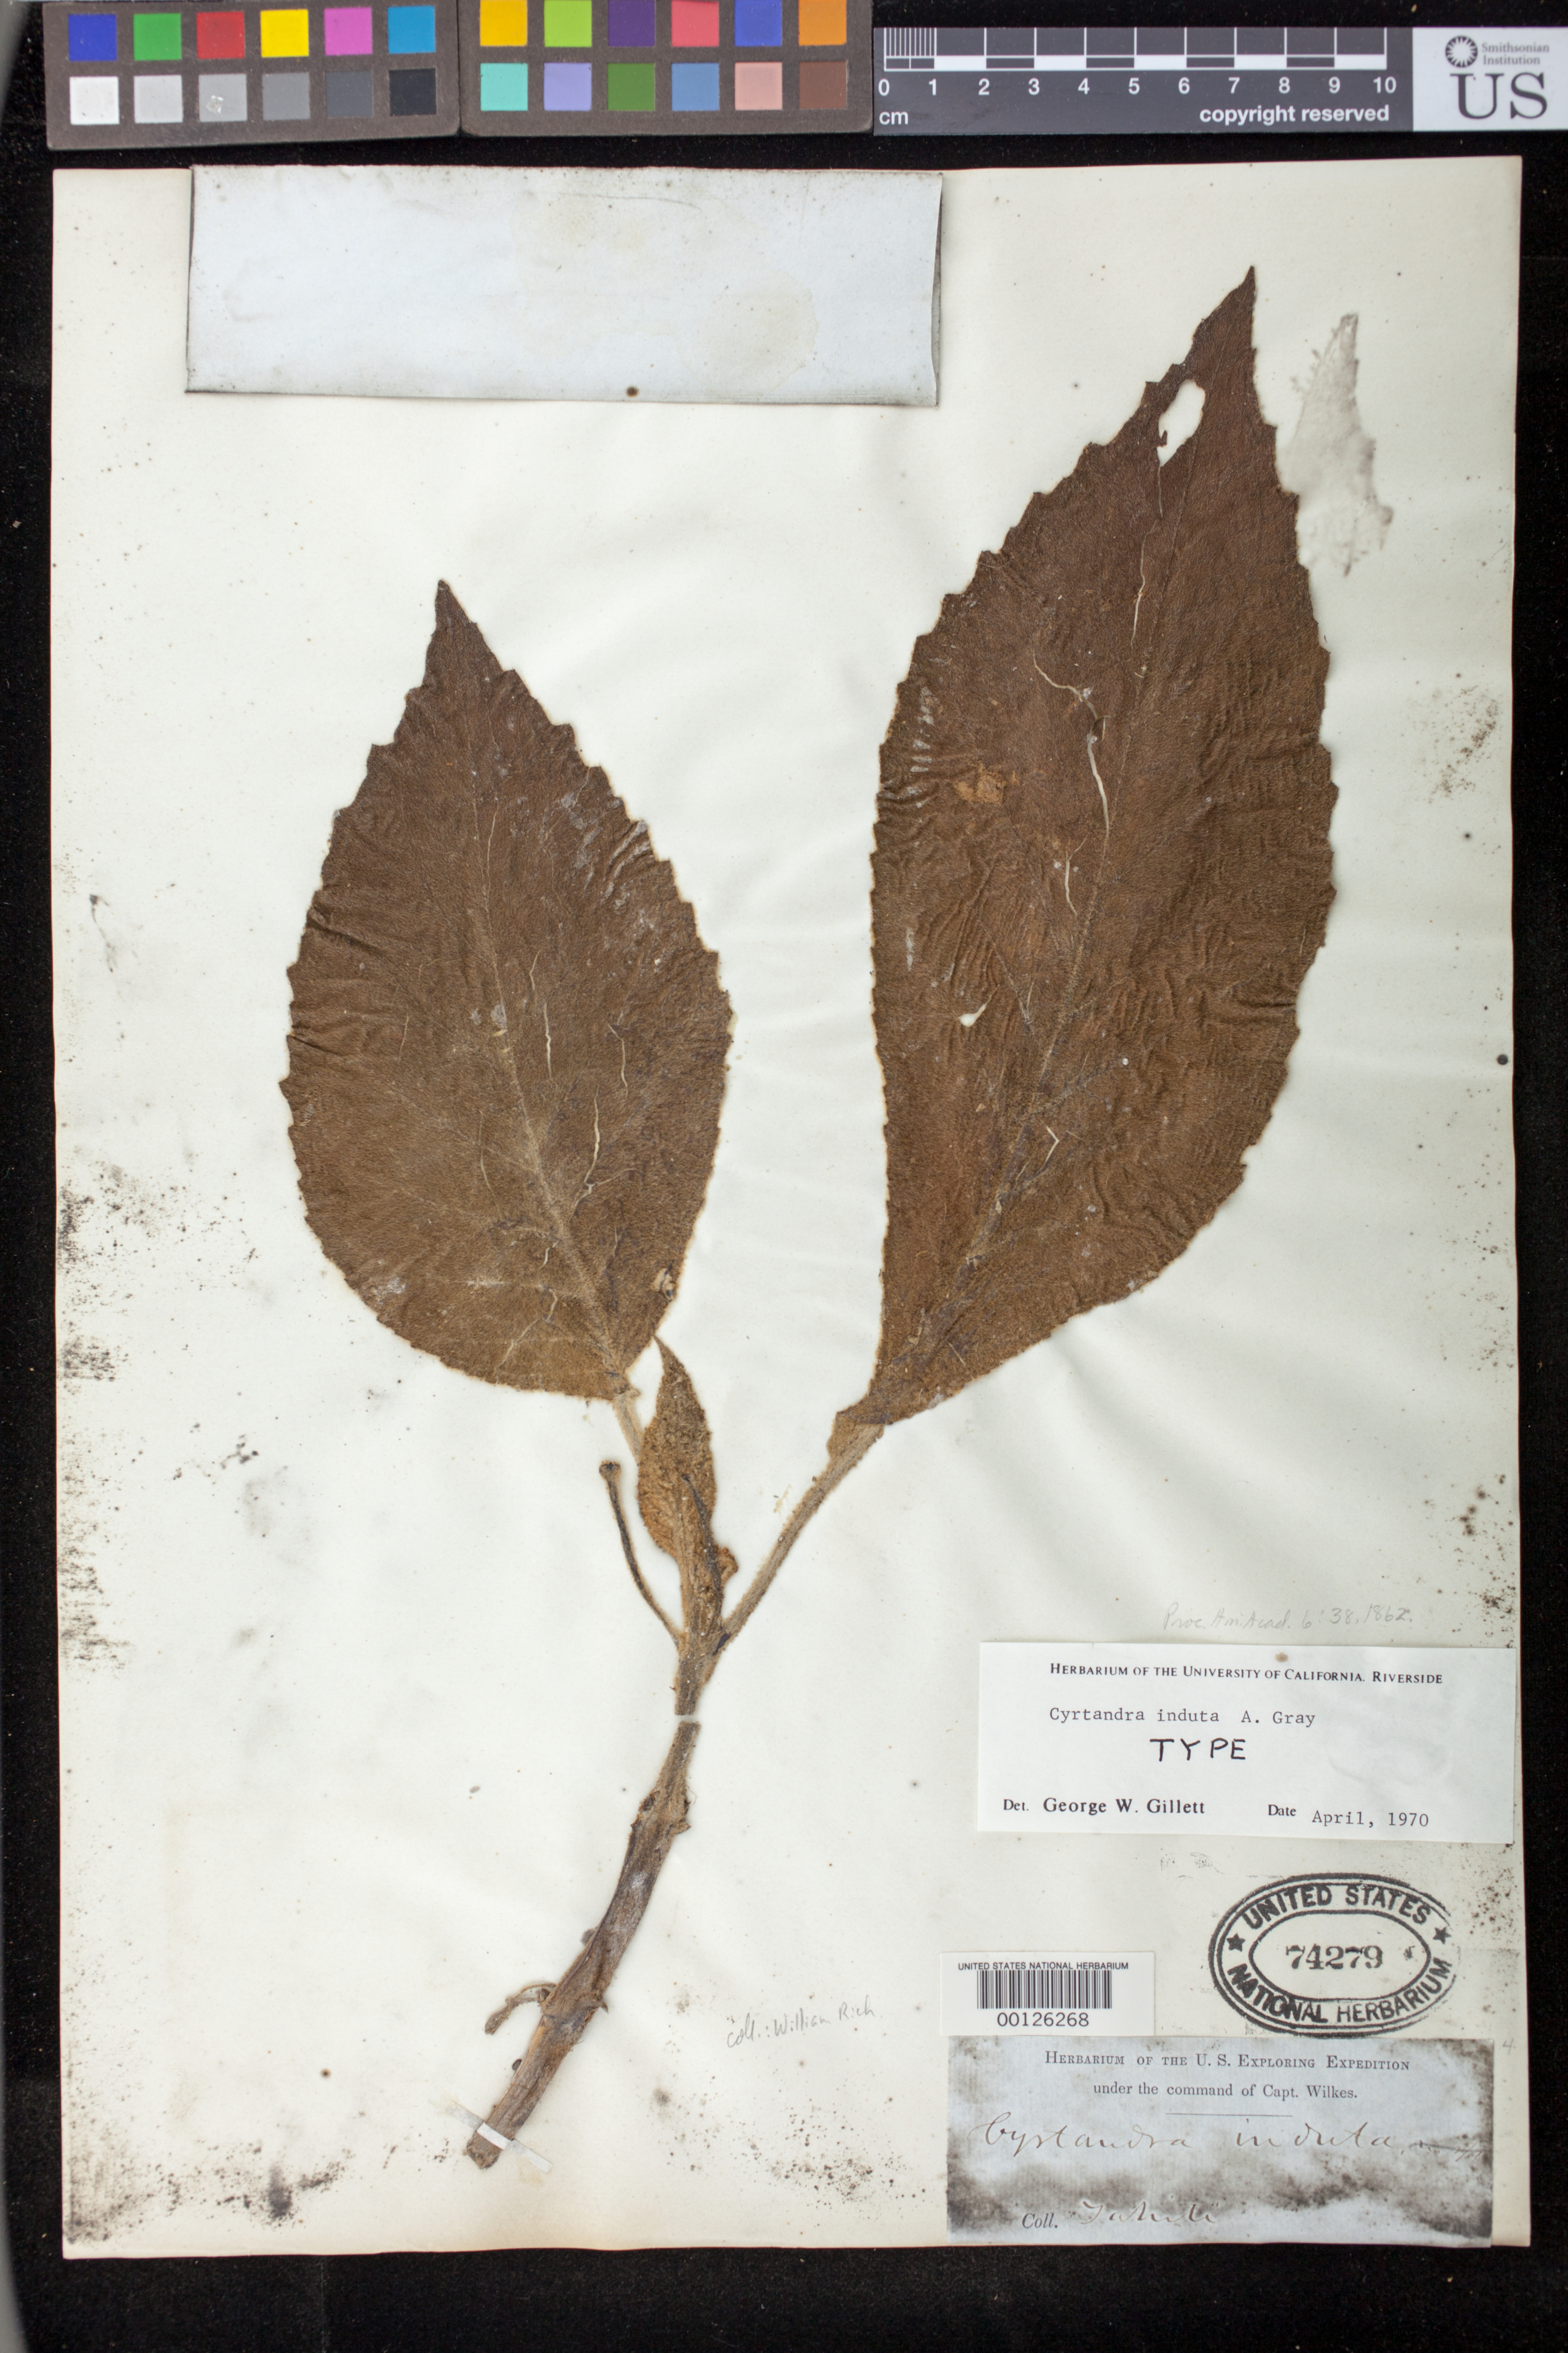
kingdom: Plantae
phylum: Tracheophyta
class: Magnoliopsida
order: Lamiales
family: Gesneriaceae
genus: Cyrtandra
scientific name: Cyrtandra induta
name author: A. Gray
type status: Holotype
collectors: W. Rich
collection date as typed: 1838 to -- --- 1842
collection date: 1838/1842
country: French Polynesia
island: Tahiti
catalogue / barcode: US 74279